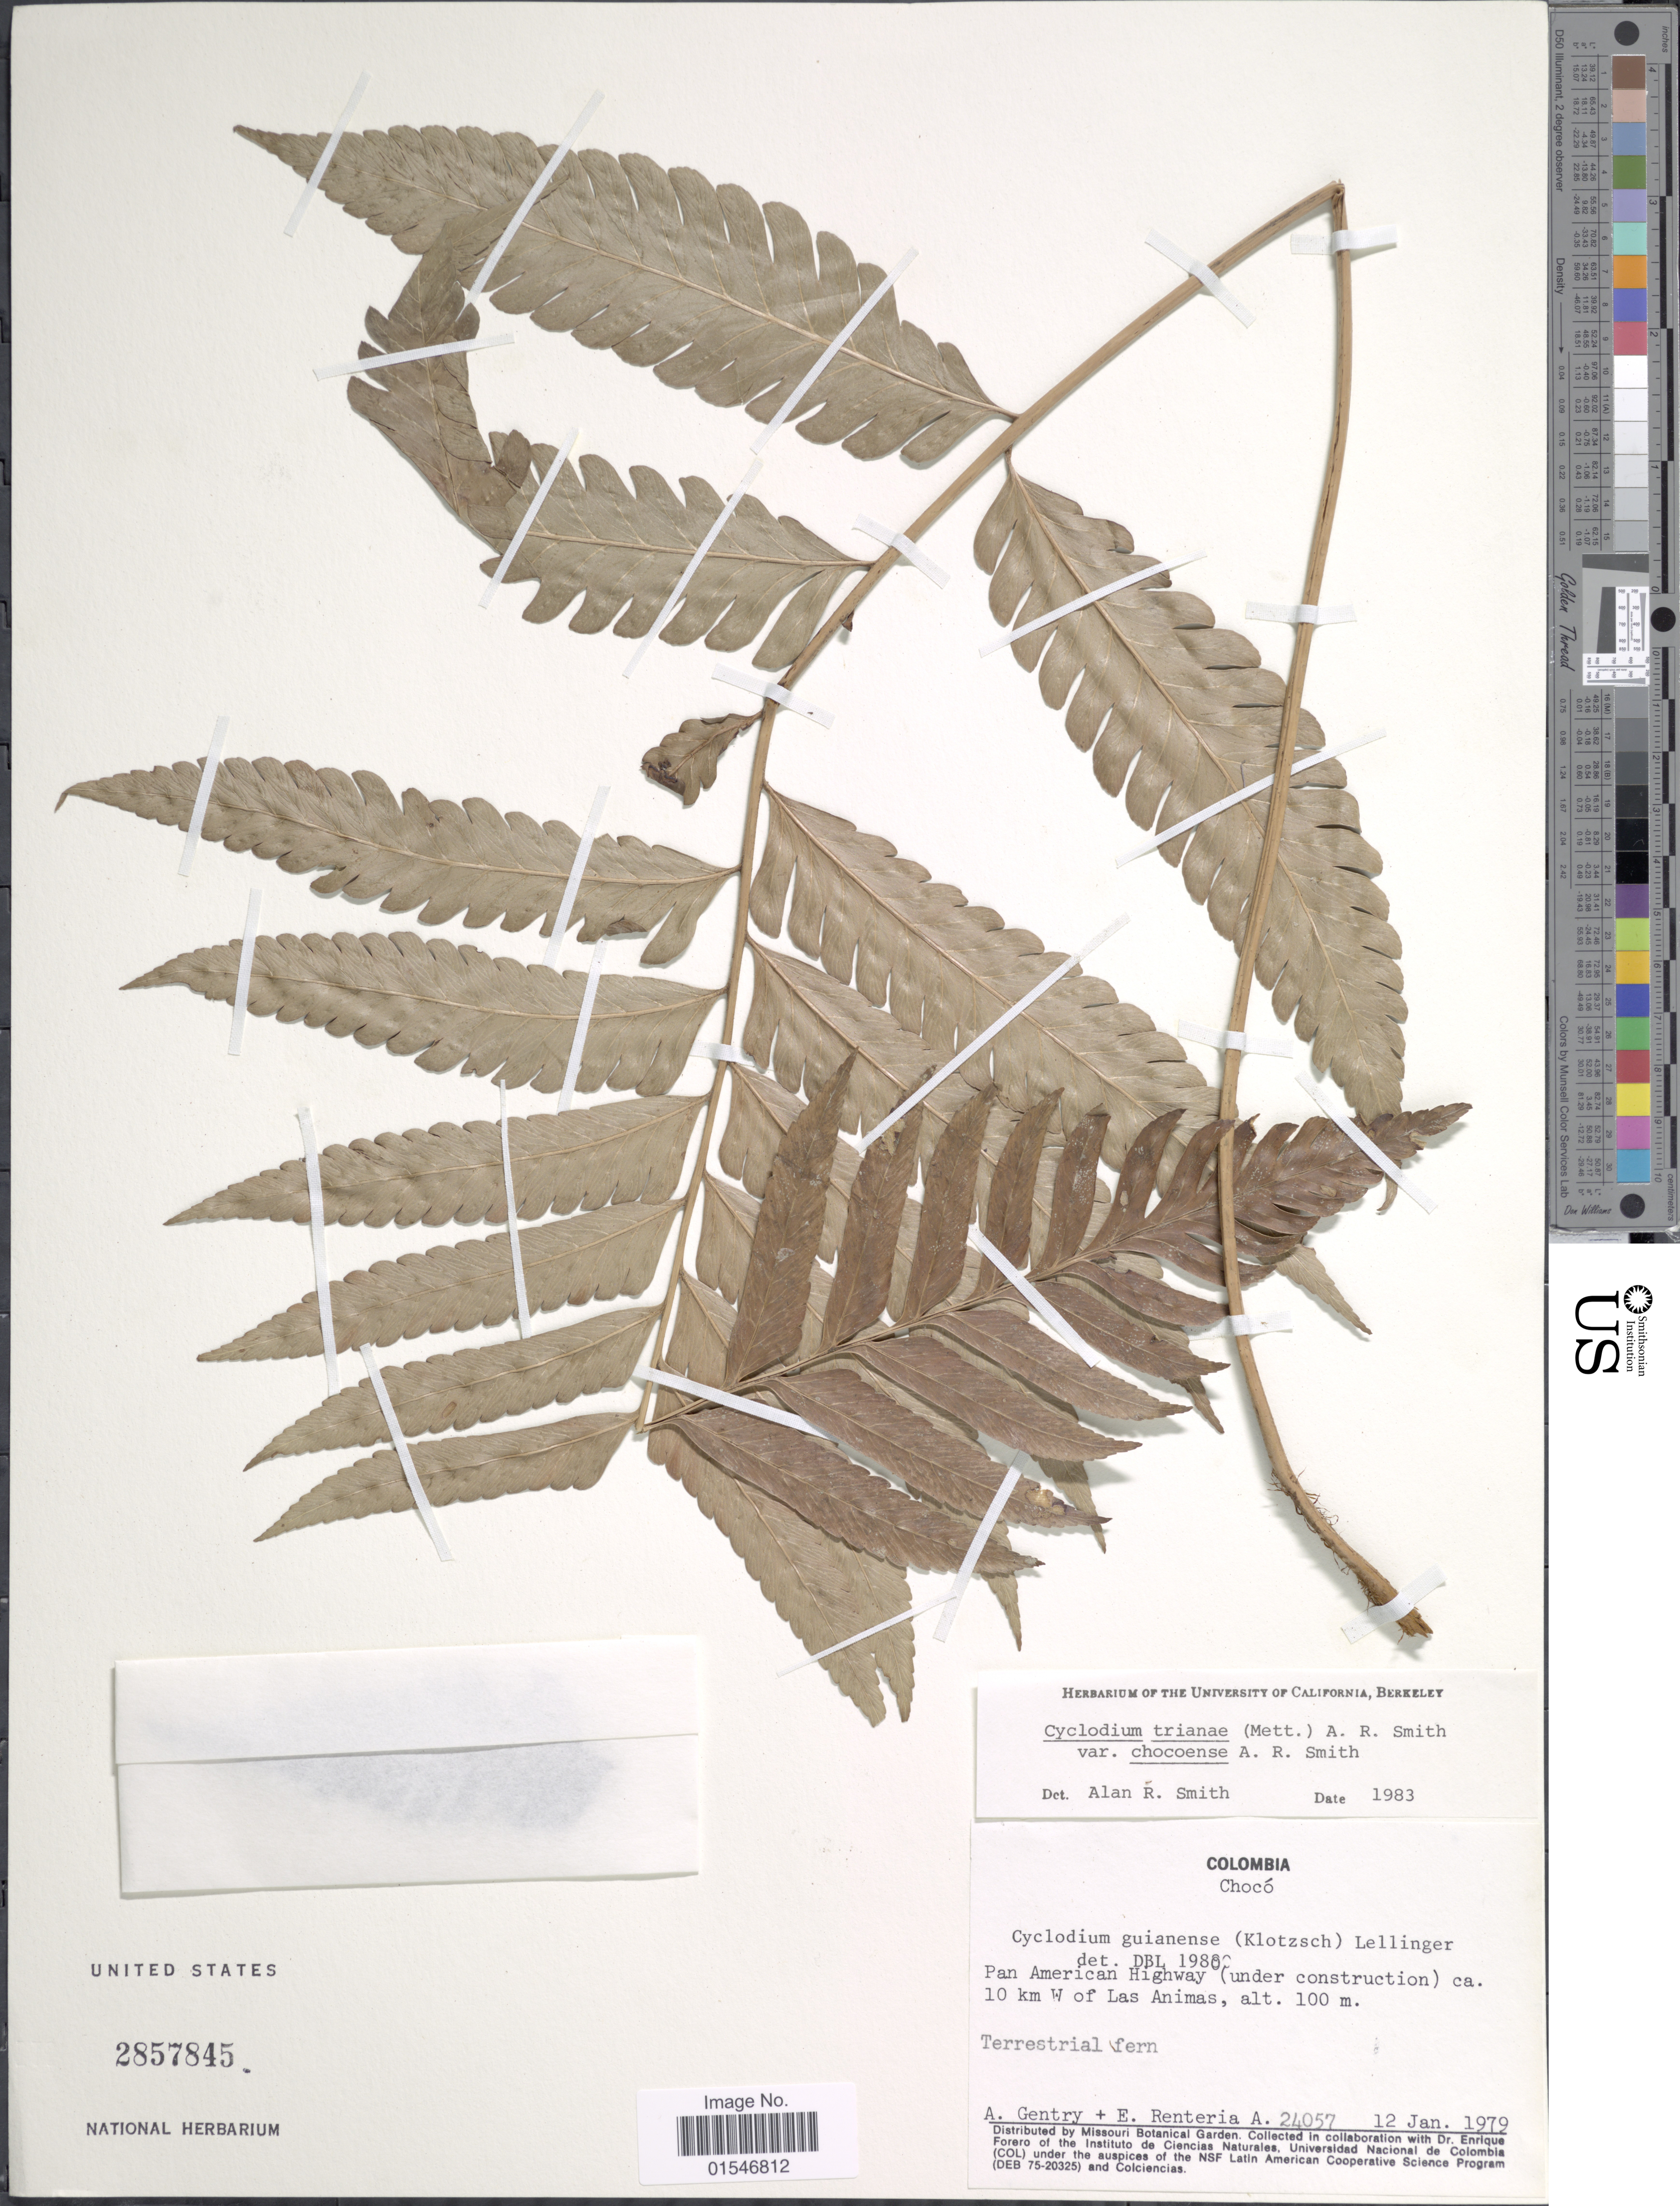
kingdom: Plantae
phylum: Tracheophyta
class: Polypodiopsida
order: Polypodiales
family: Dryopteridaceae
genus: Cyclodium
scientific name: Cyclodium trianae var. chocoense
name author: A.R. Sm.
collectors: A. H. Gentry & E. Renteria A.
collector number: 24057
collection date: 1979-01-12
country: Colombia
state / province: Chocó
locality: Colombia, Choco. Pan American Highway, 10 km W of Las Animas.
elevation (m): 100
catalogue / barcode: US 2857845